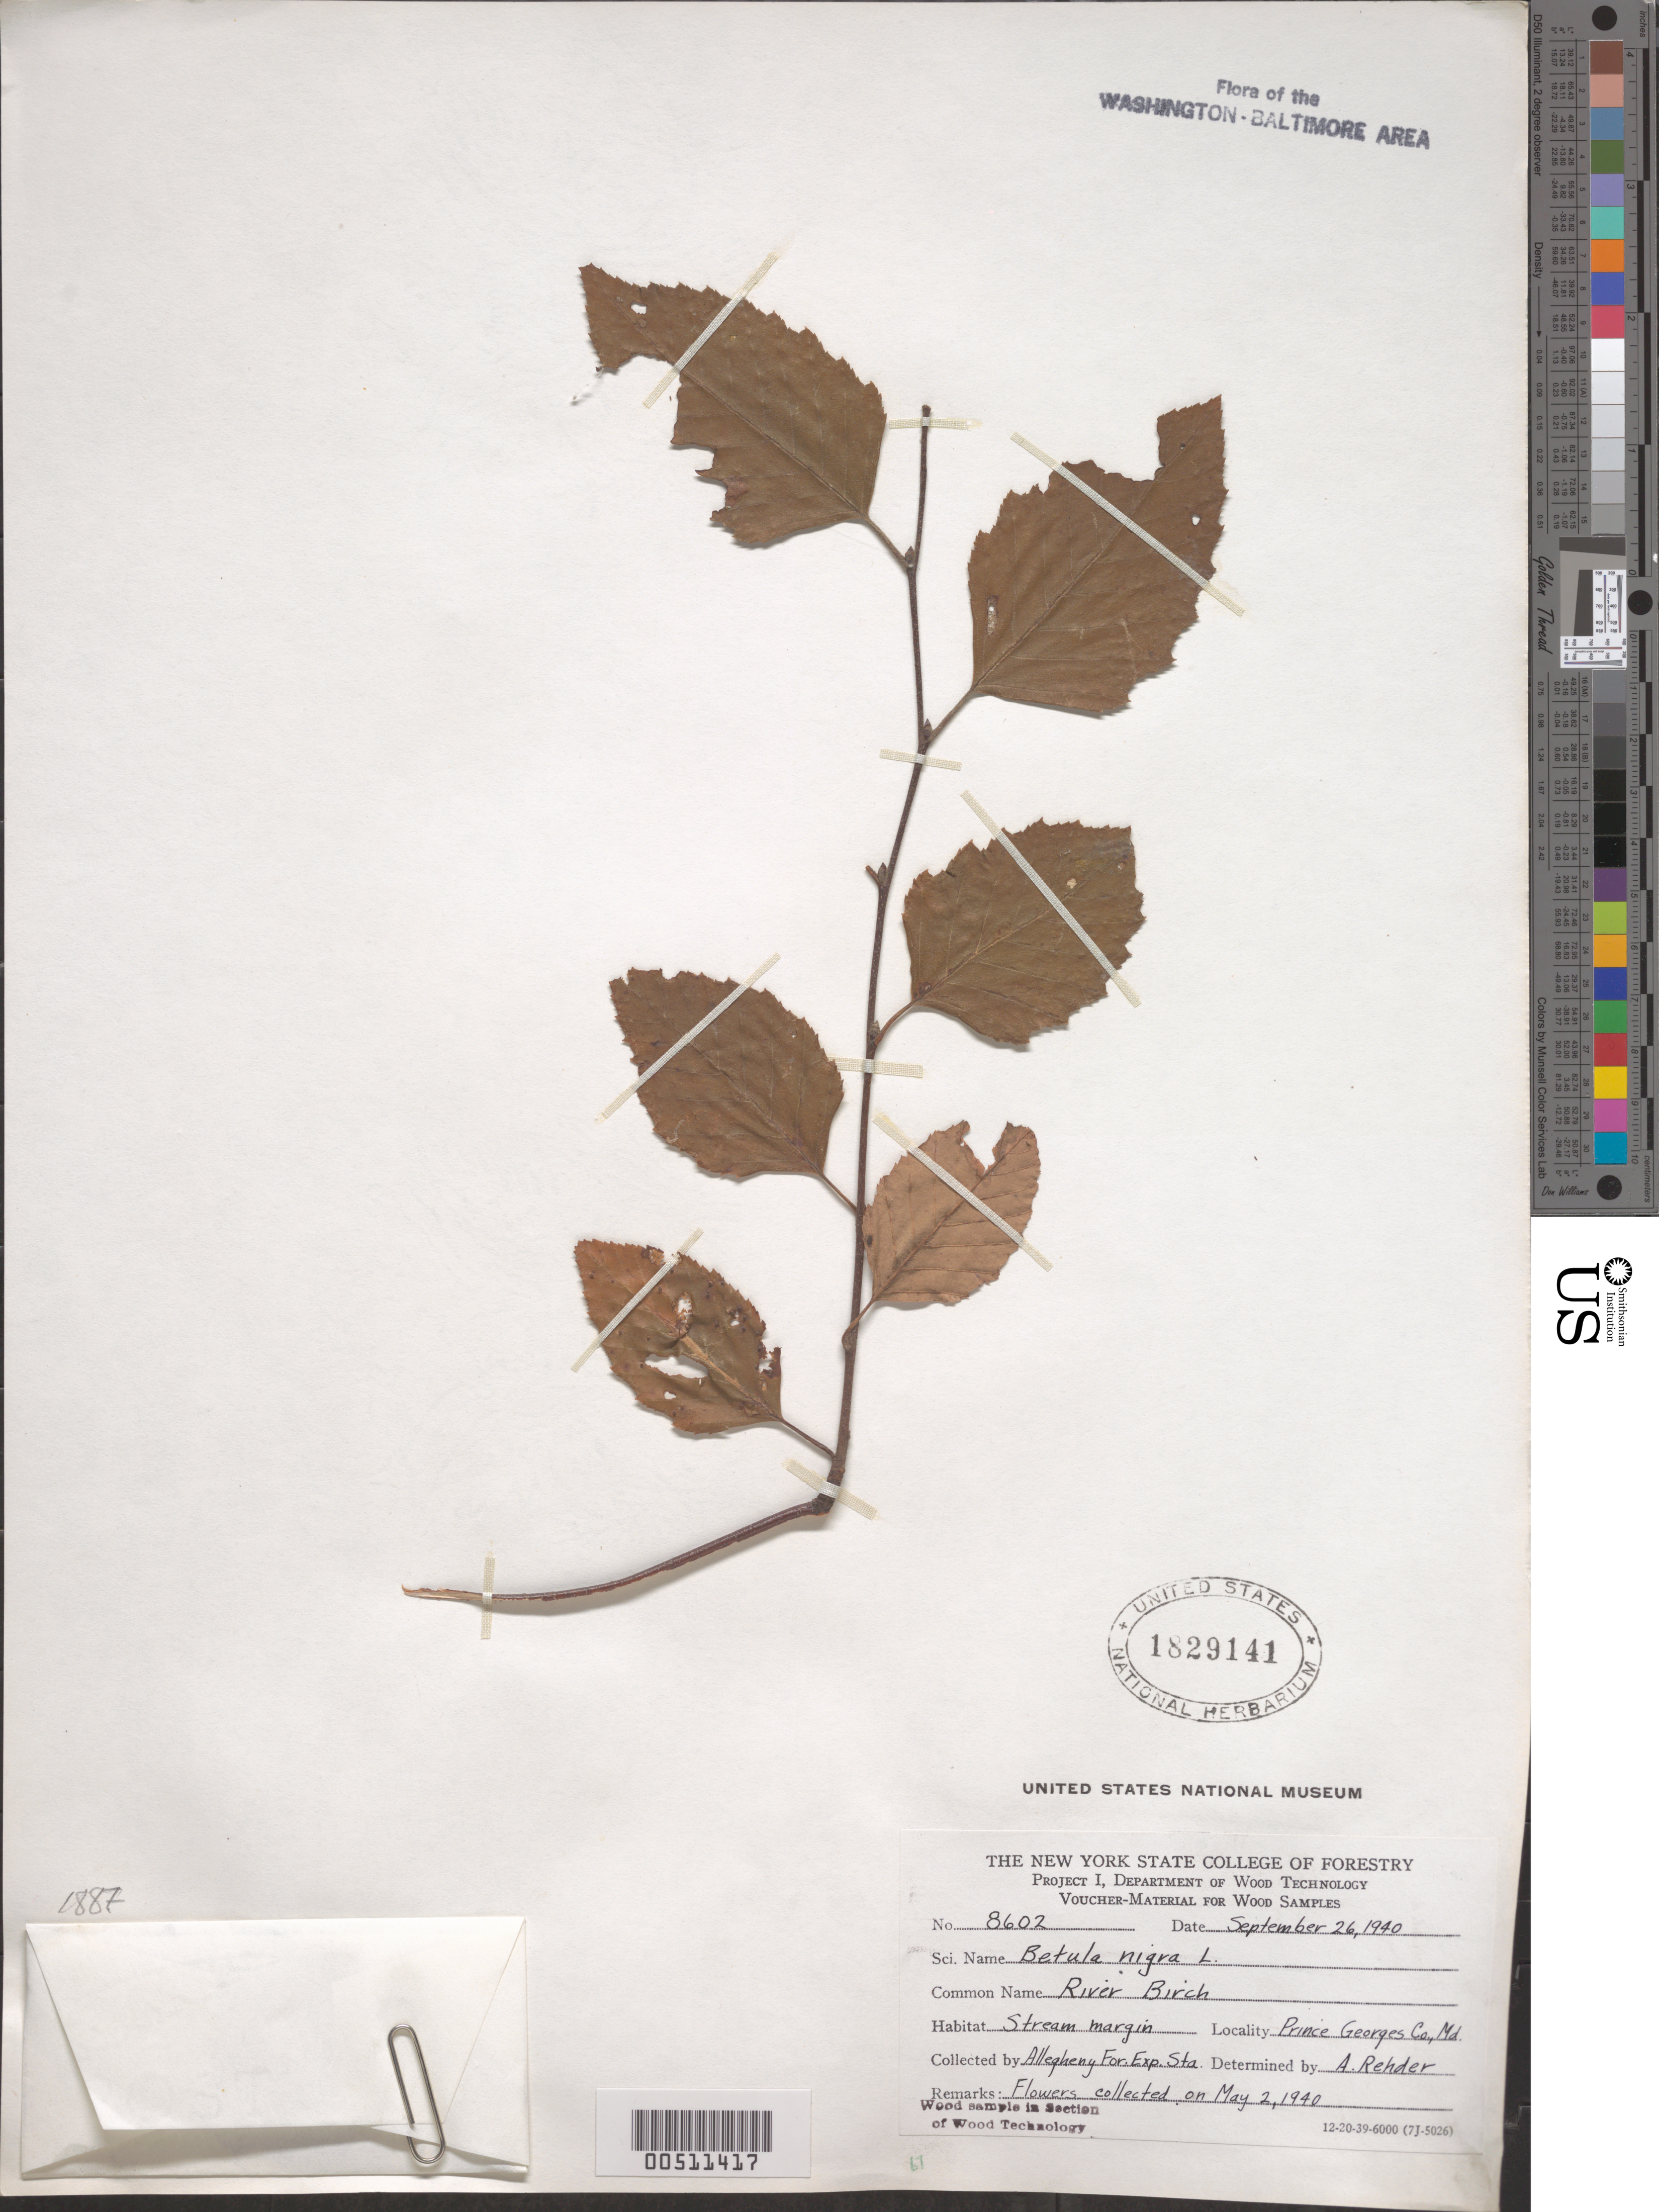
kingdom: Plantae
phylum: Tracheophyta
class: Magnoliopsida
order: Fagales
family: Betulaceae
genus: Betula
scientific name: Betula nigra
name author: L.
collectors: Allegheny For. Exp. Sta.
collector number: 8602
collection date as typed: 02 May 1940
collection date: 1940-05-02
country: United States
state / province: Maryland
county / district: Prince George's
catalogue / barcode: US 1829141